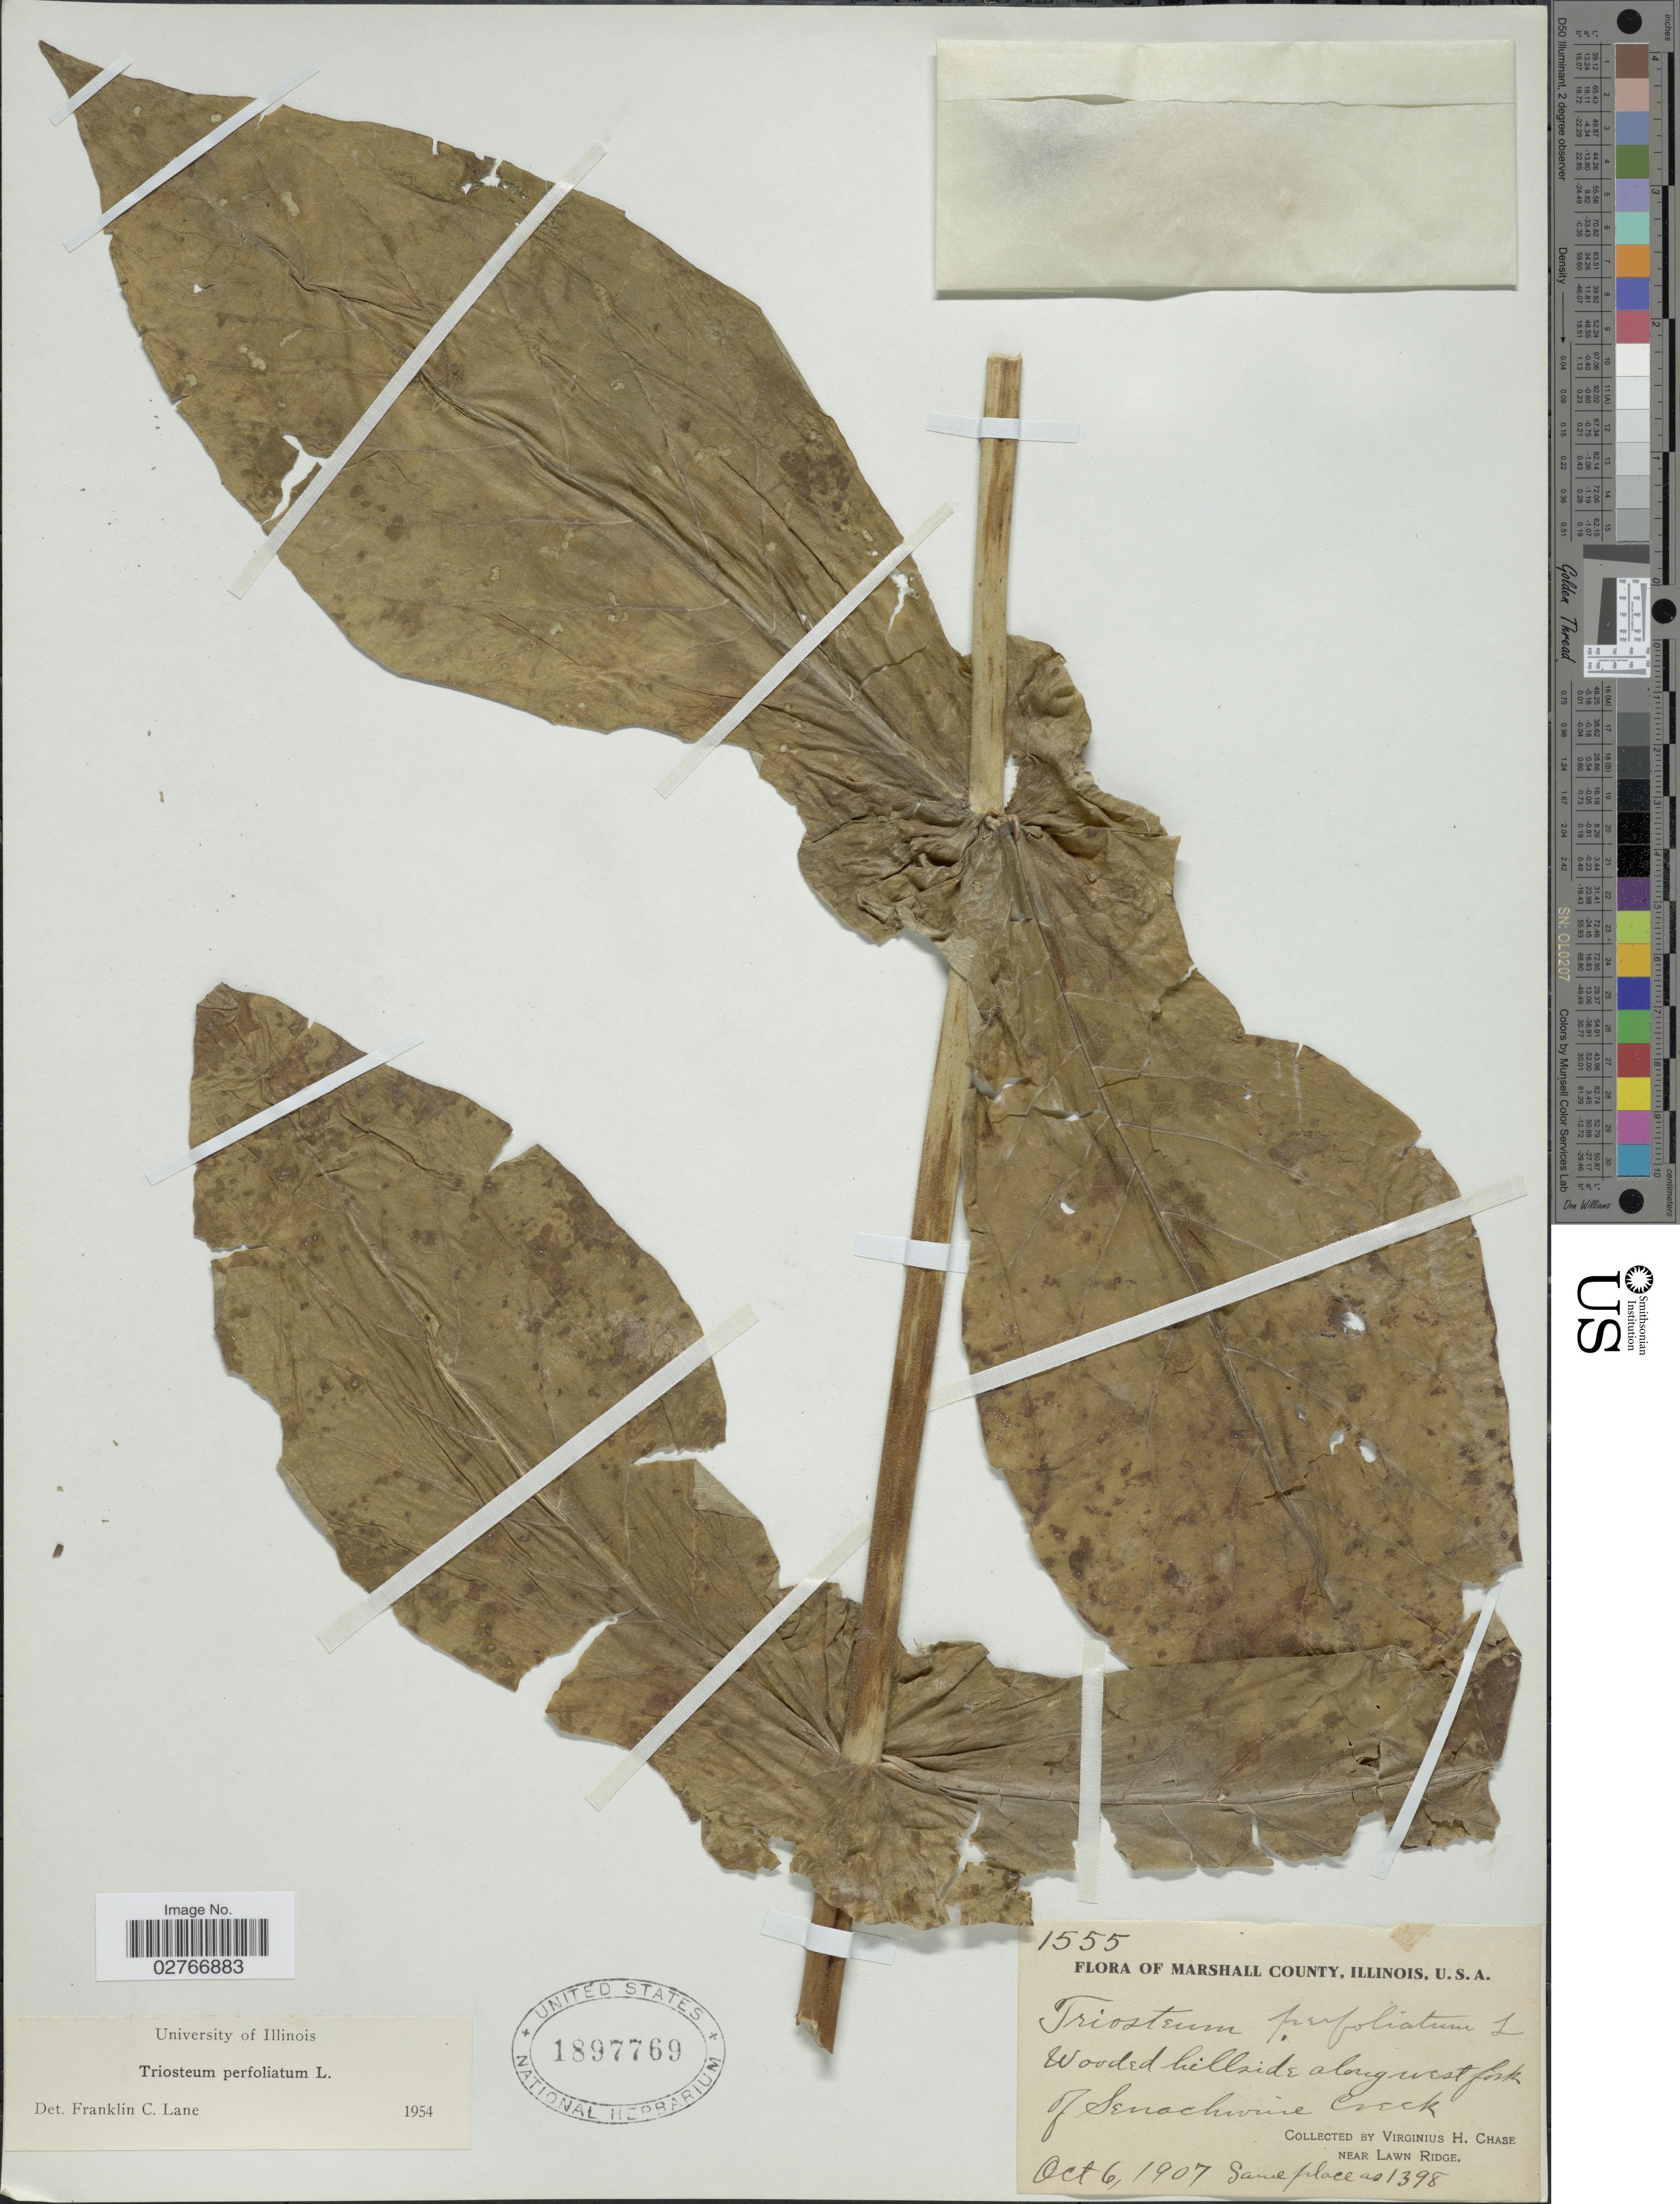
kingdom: Plantae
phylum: Tracheophyta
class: Magnoliopsida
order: Dipsacales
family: Caprifoliaceae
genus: Triosteum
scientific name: Triosteum perfoliatum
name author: L.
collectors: V. H. Chase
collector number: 1555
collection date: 1907-10-06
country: United States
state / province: Illinois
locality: Marshall County. Wooded hillside along west fork of Senachwine Creek. Near Lawn Ridge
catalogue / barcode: US 1897769